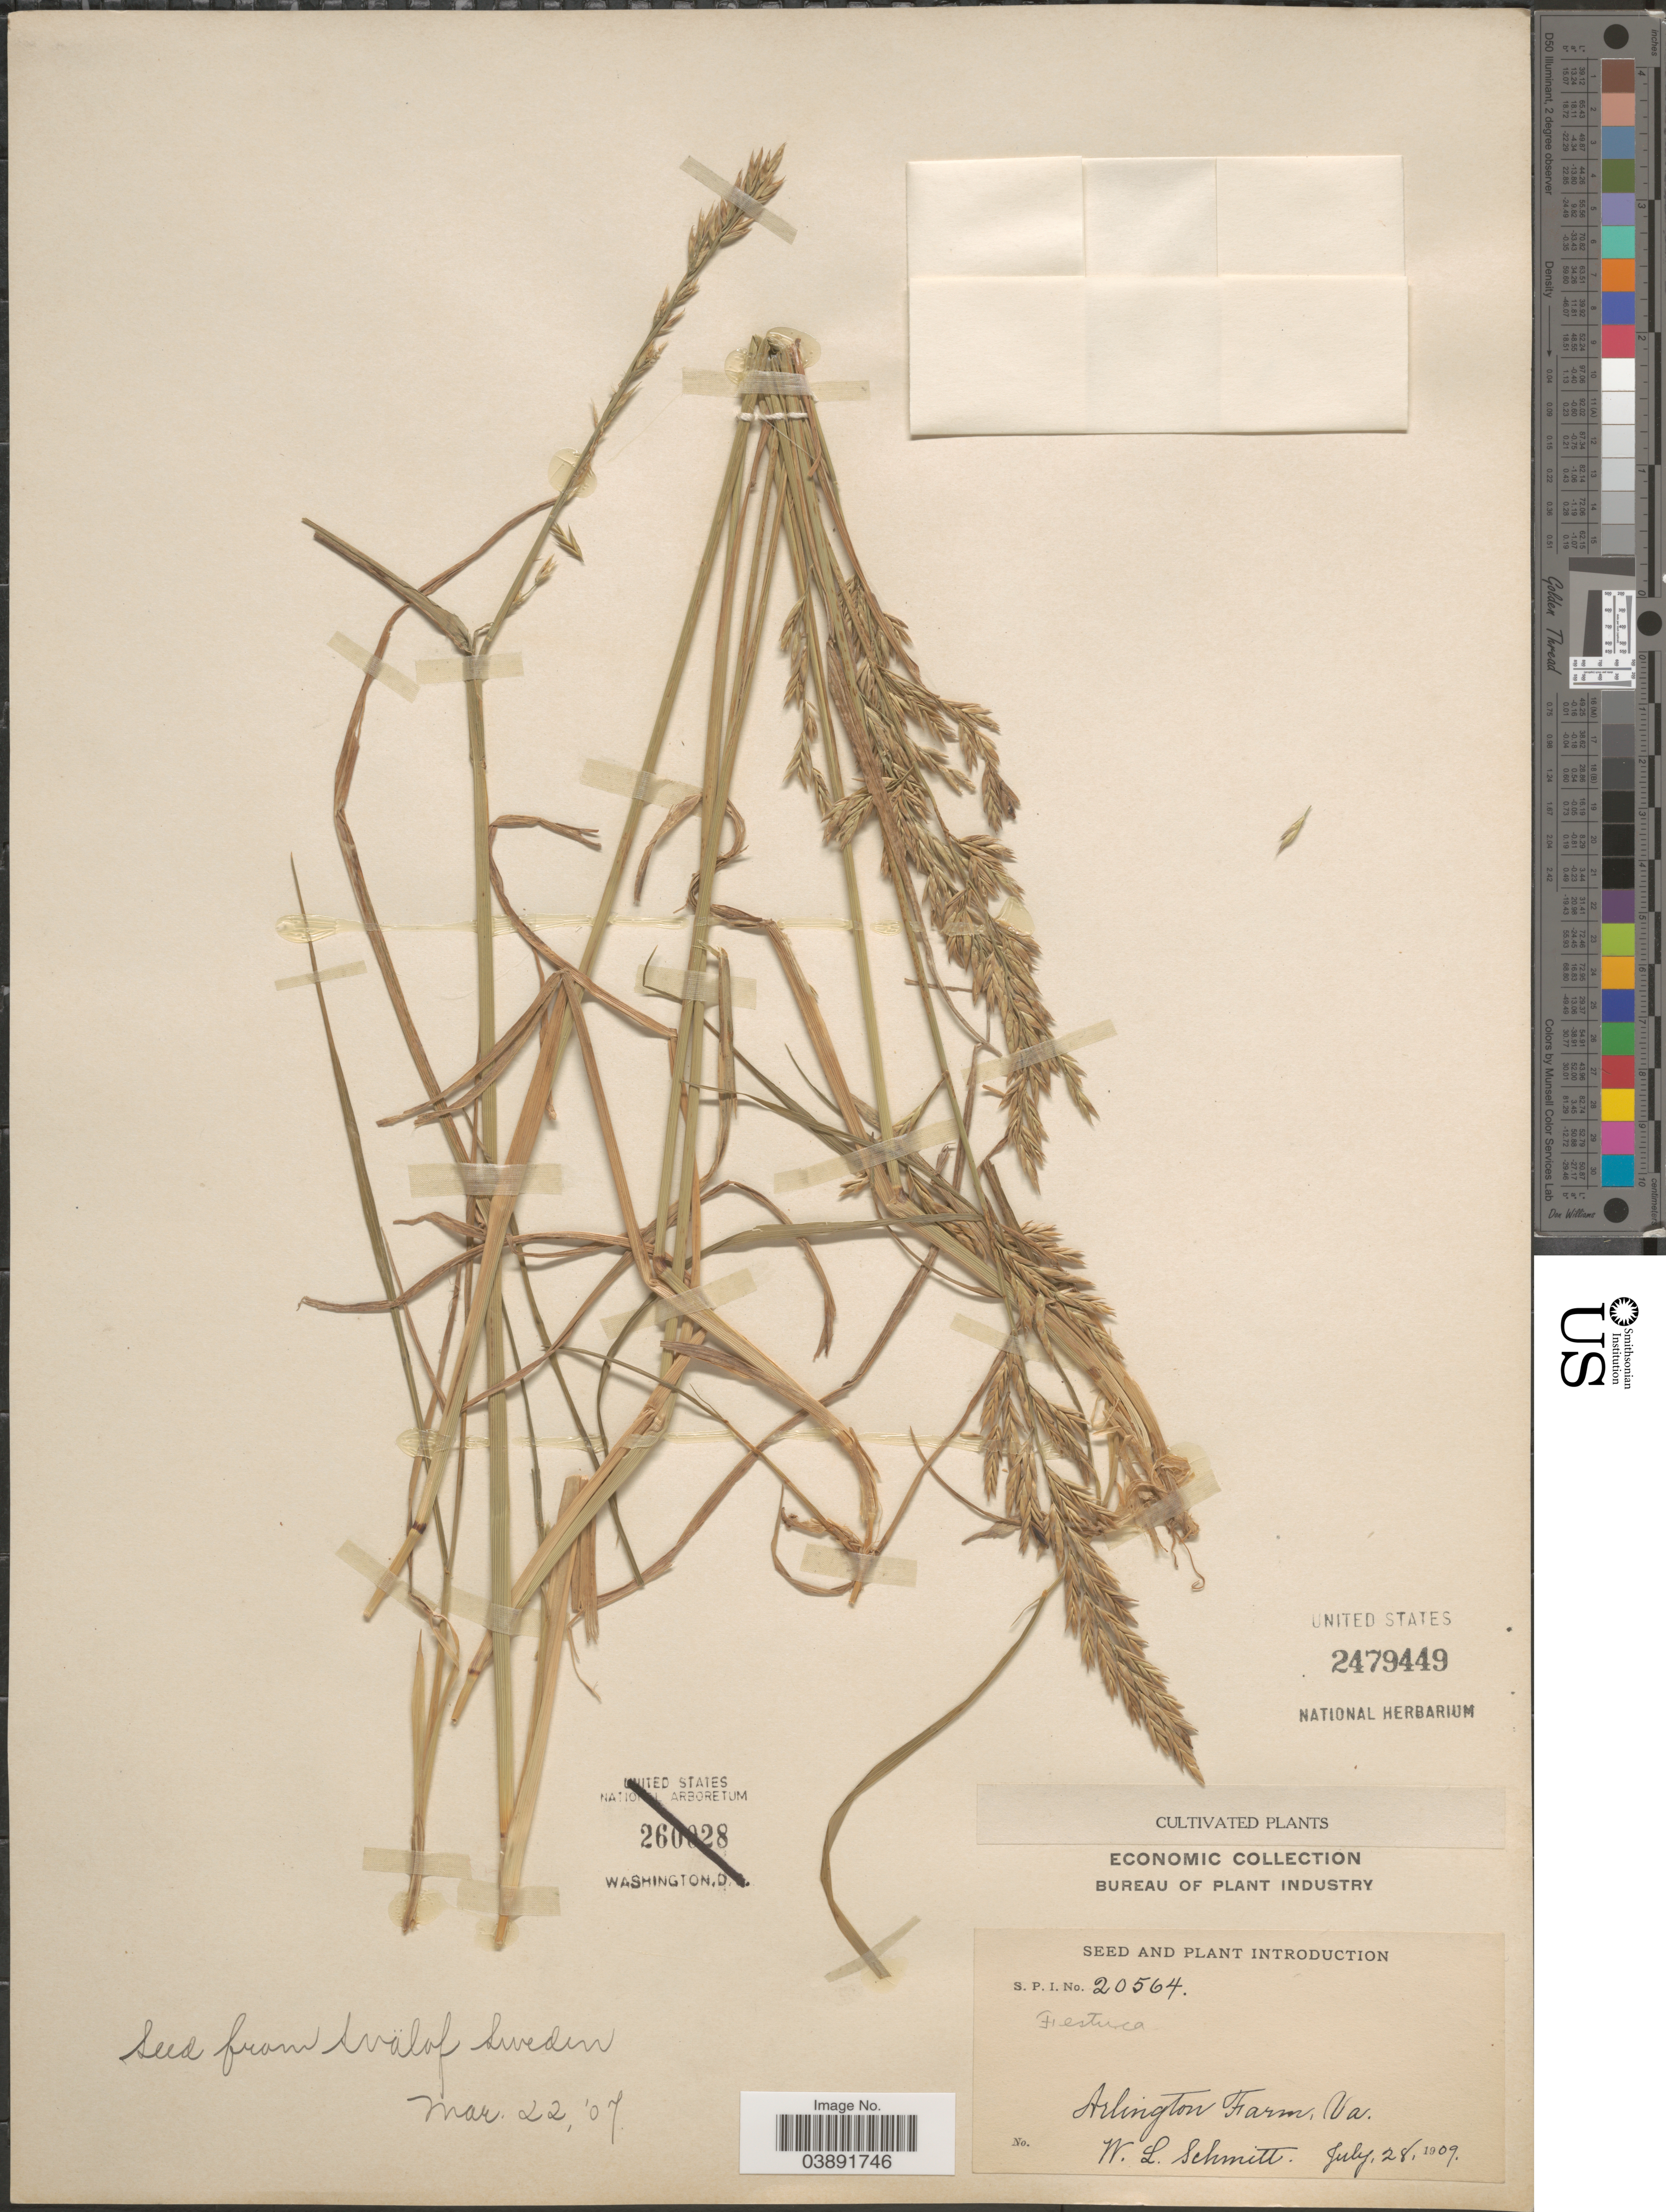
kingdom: Plantae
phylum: Tracheophyta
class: Liliopsida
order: Poales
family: Poaceae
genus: Festuca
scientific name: Festuca sp.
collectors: W. S. Schmitt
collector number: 20564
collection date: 1909-07-28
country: United States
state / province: Virginia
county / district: Arlington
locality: Arlington Farm.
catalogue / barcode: US 2479449